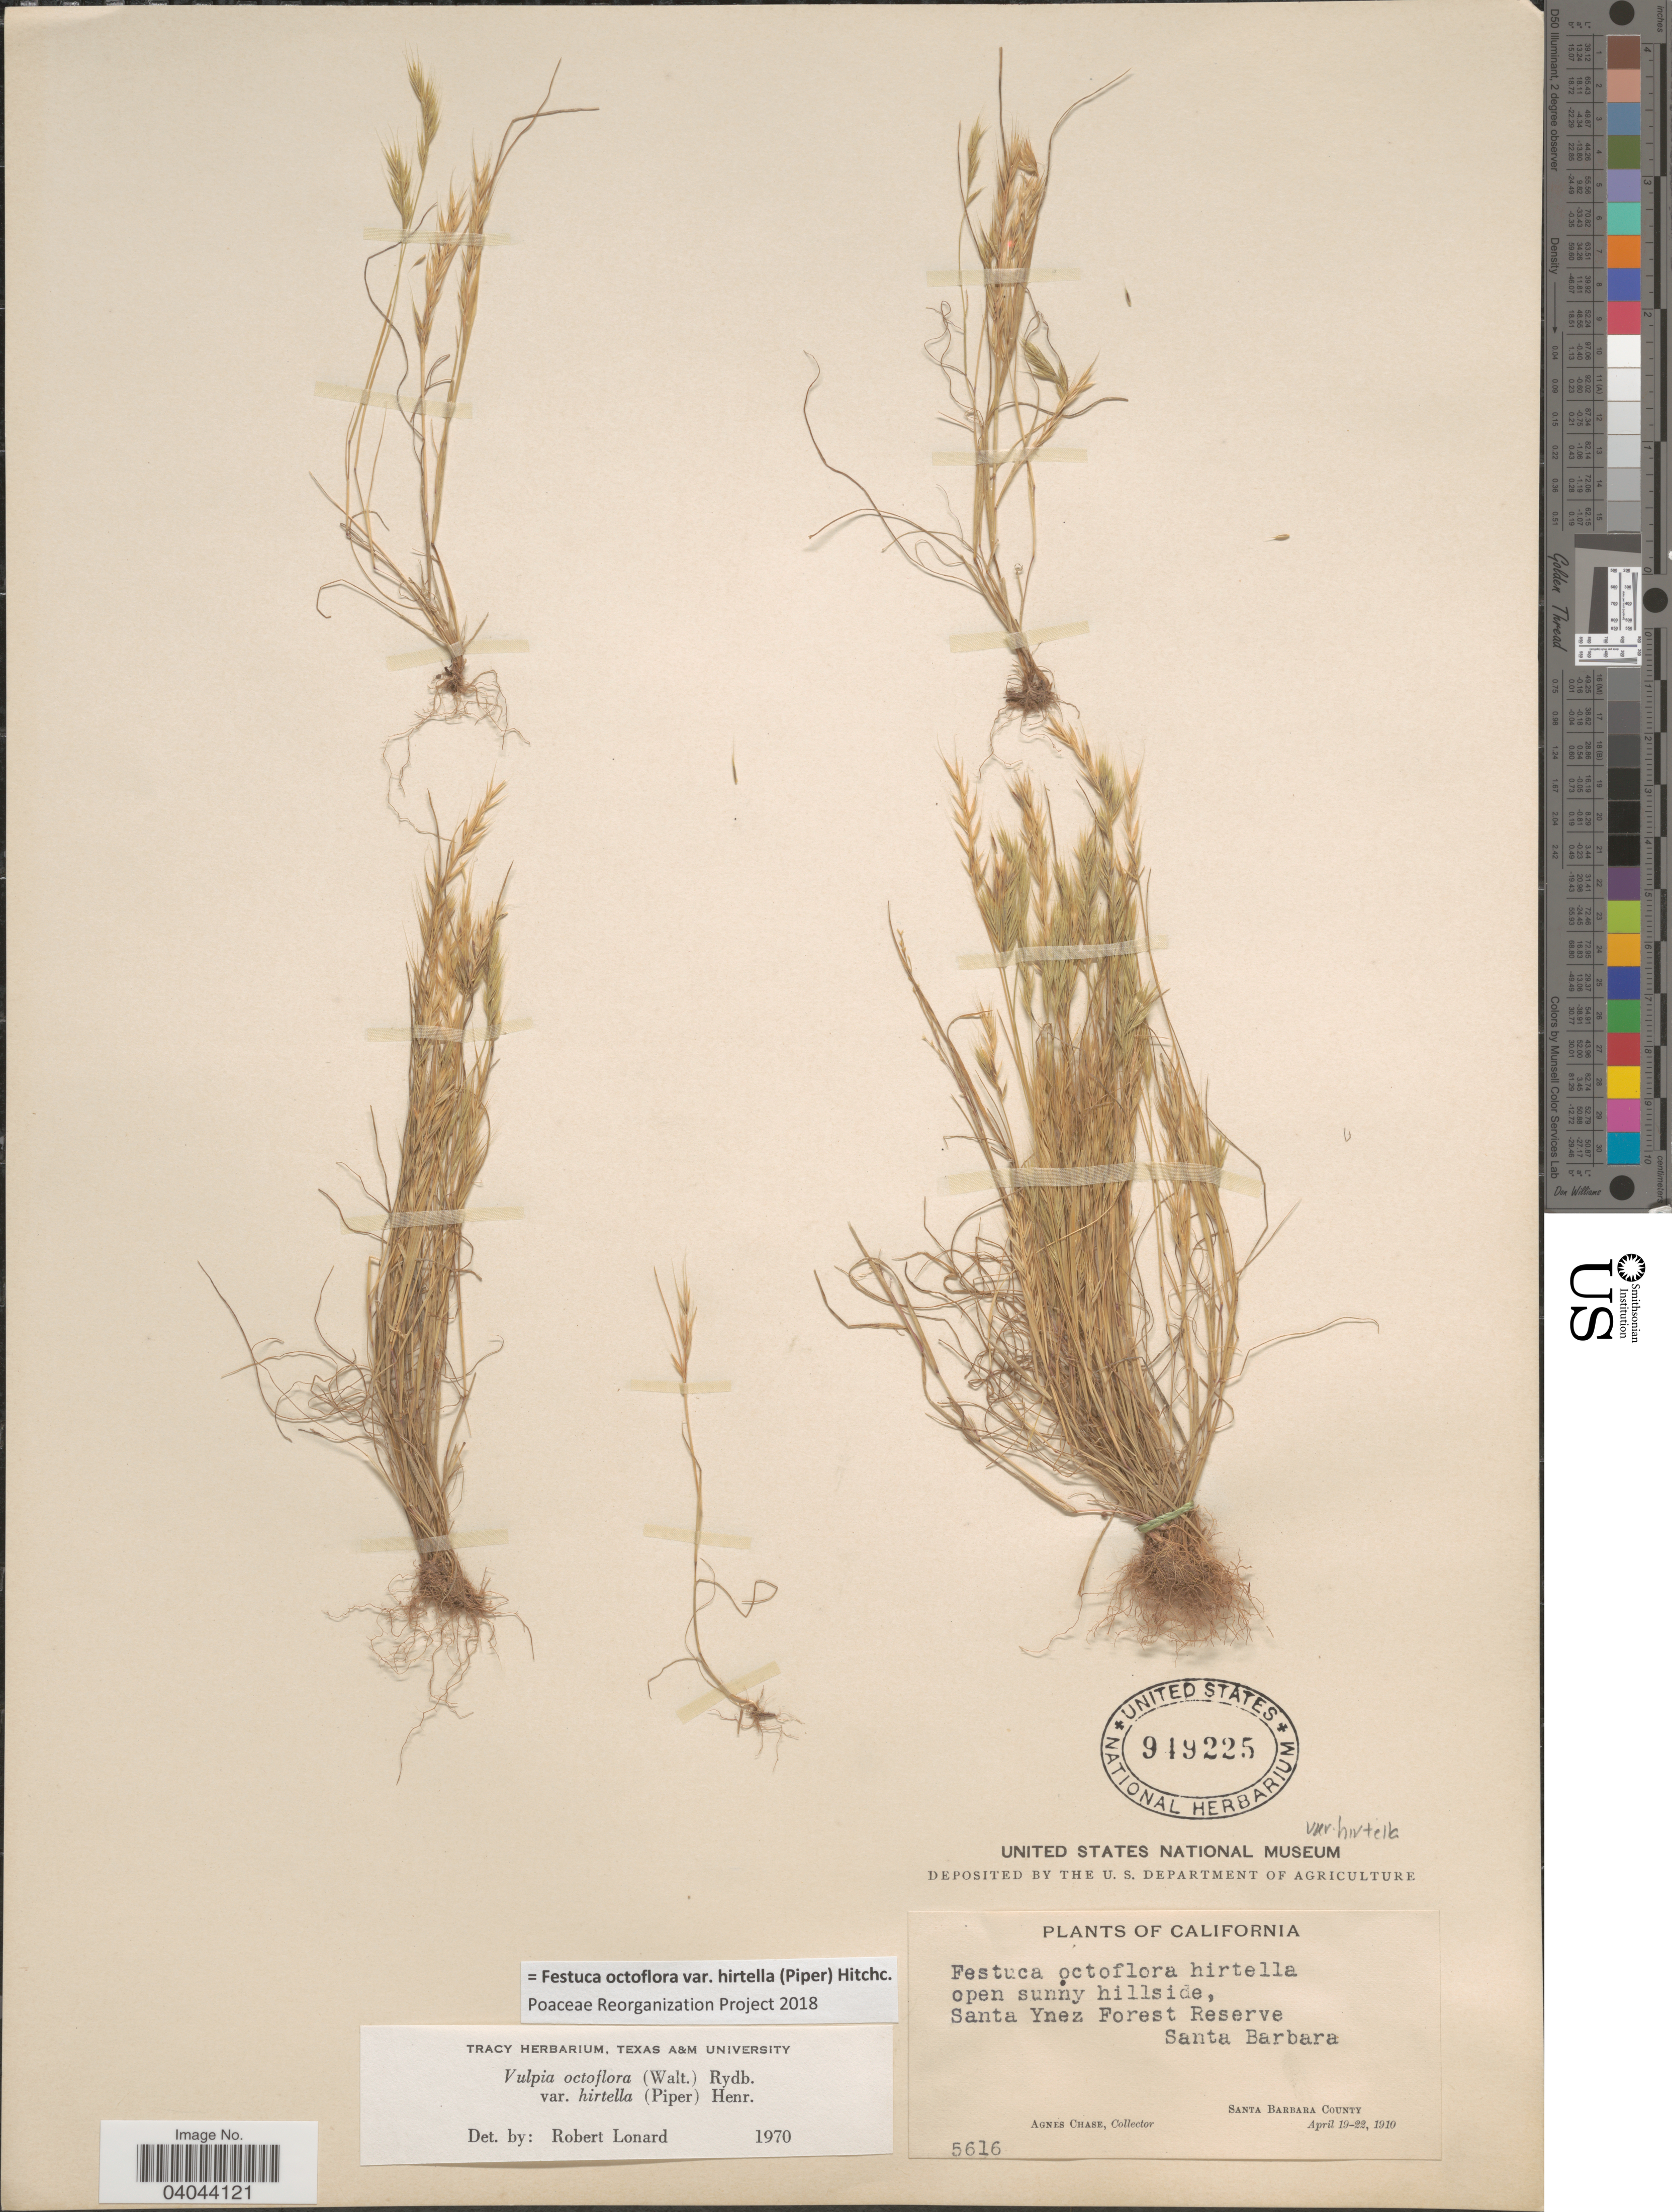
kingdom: Plantae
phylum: Tracheophyta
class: Liliopsida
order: Poales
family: Poaceae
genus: Festuca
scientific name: Festuca octoflora var. hirtella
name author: Piper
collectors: A. Chase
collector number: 5616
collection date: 1910-04-19/1910-04-22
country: United States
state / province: California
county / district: Santa Barbara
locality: Santa Ynez Forest Reserve. Santa Barbara. Santa Barbara County.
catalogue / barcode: US 949225